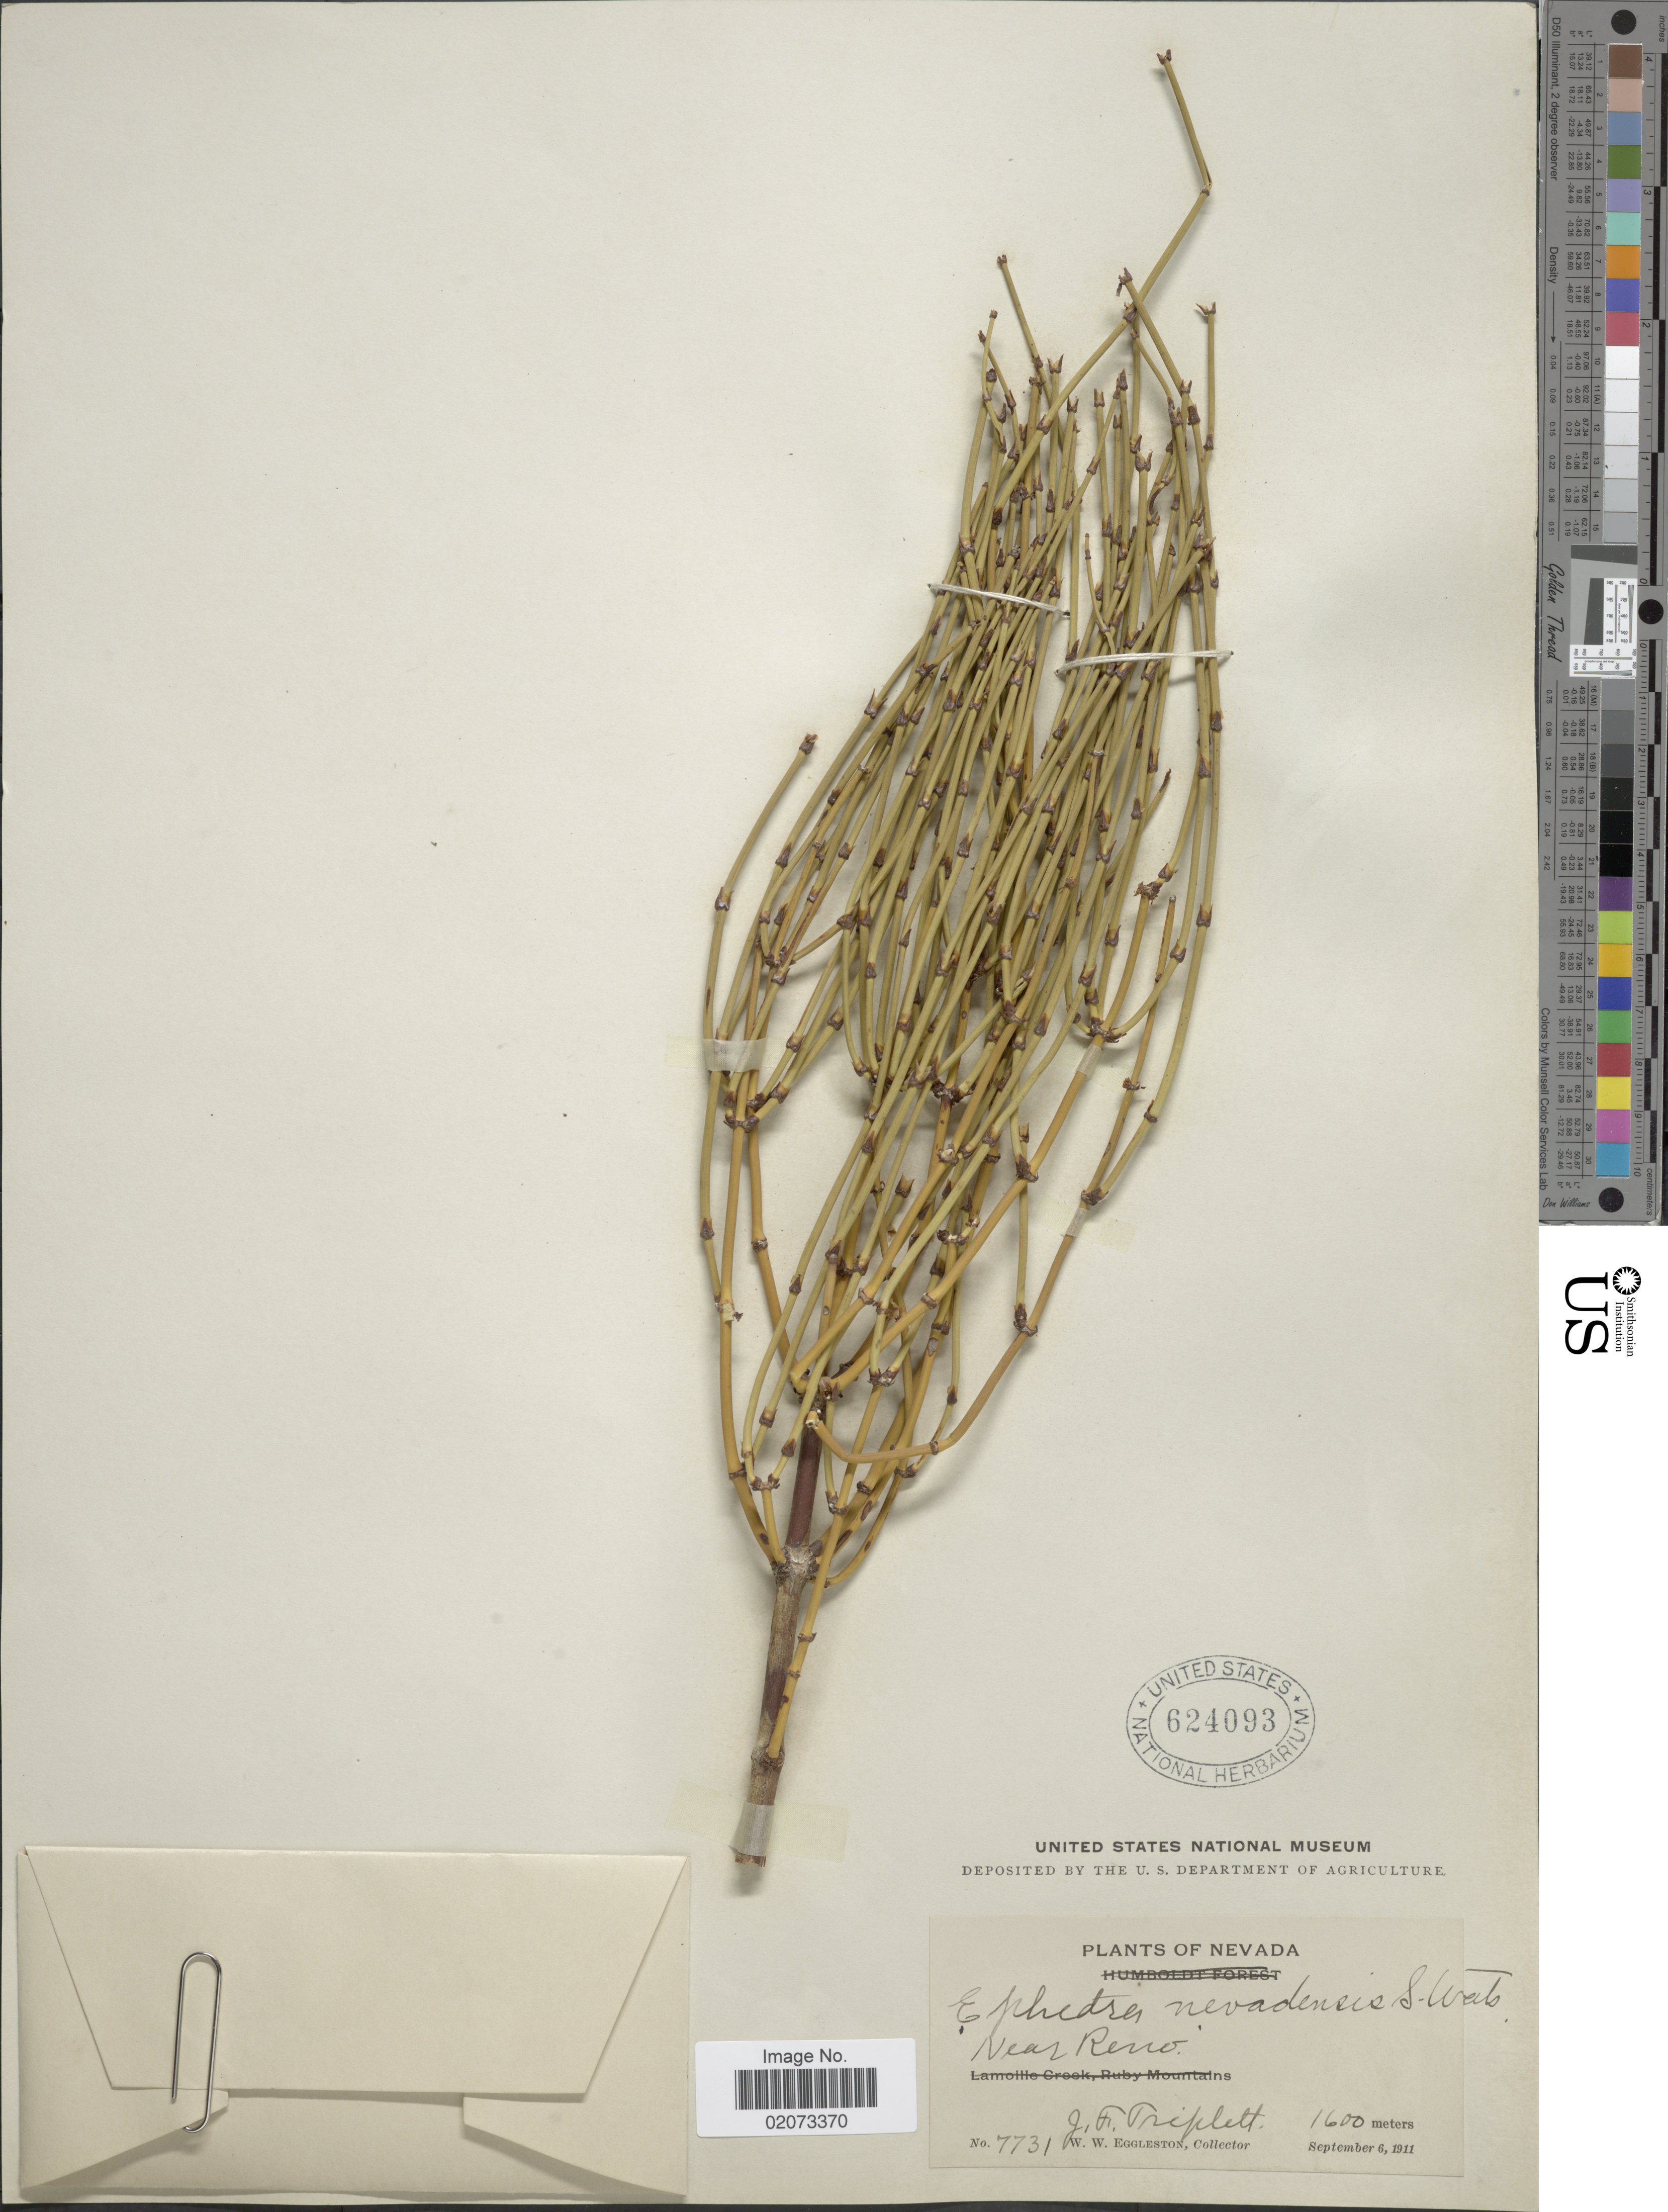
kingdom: Plantae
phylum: Tracheophyta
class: Gnetopsida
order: Ephedrales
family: Ephedraceae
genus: Ephedra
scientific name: Ephedra nevadensis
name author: S. Watson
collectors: J. Triplett & W. W. Eggleston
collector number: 7731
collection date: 1911-09-06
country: United States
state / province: Nevada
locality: Near Reno.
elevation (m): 1600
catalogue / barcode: US 624093